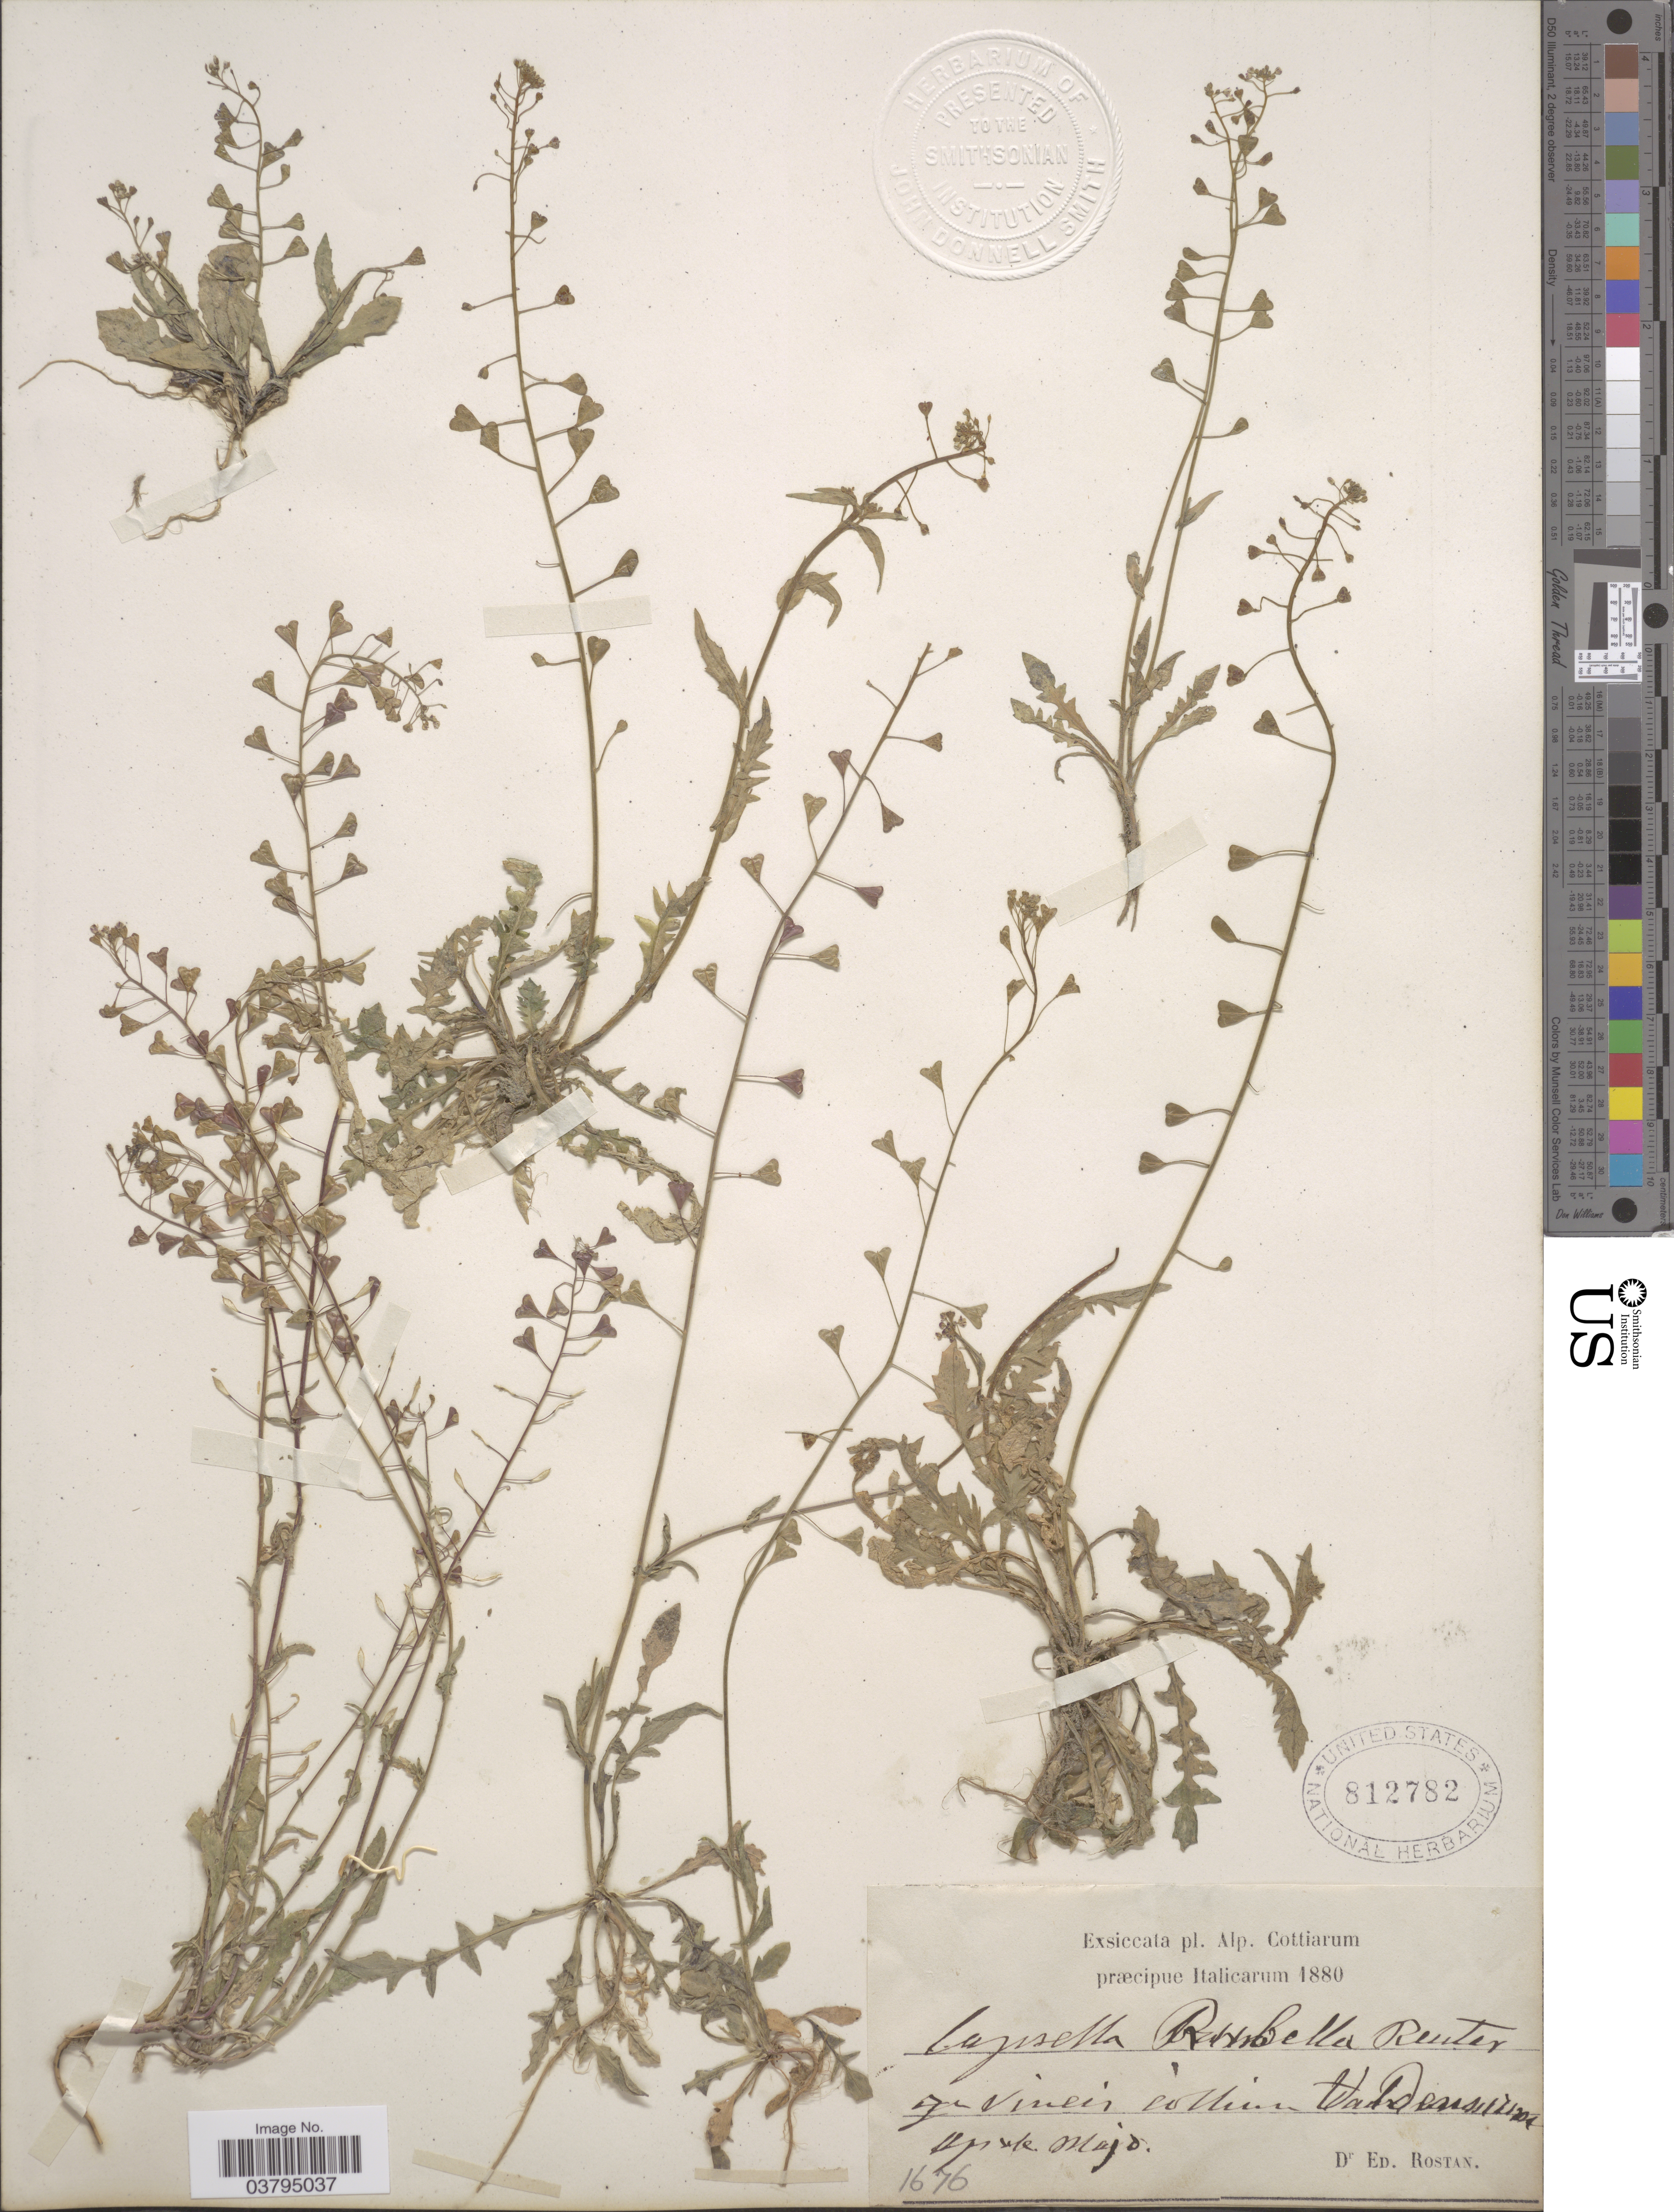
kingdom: Plantae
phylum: Tracheophyta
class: Magnoliopsida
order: Brassicales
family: Brassicaceae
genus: Capsella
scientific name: Capsella rubella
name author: Reut.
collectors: E. Rostan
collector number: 1676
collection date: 1880-04/1880-05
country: Italy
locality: Alp. Cottiarum. In vineis collium Wald [illegible text].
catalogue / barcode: US 812782